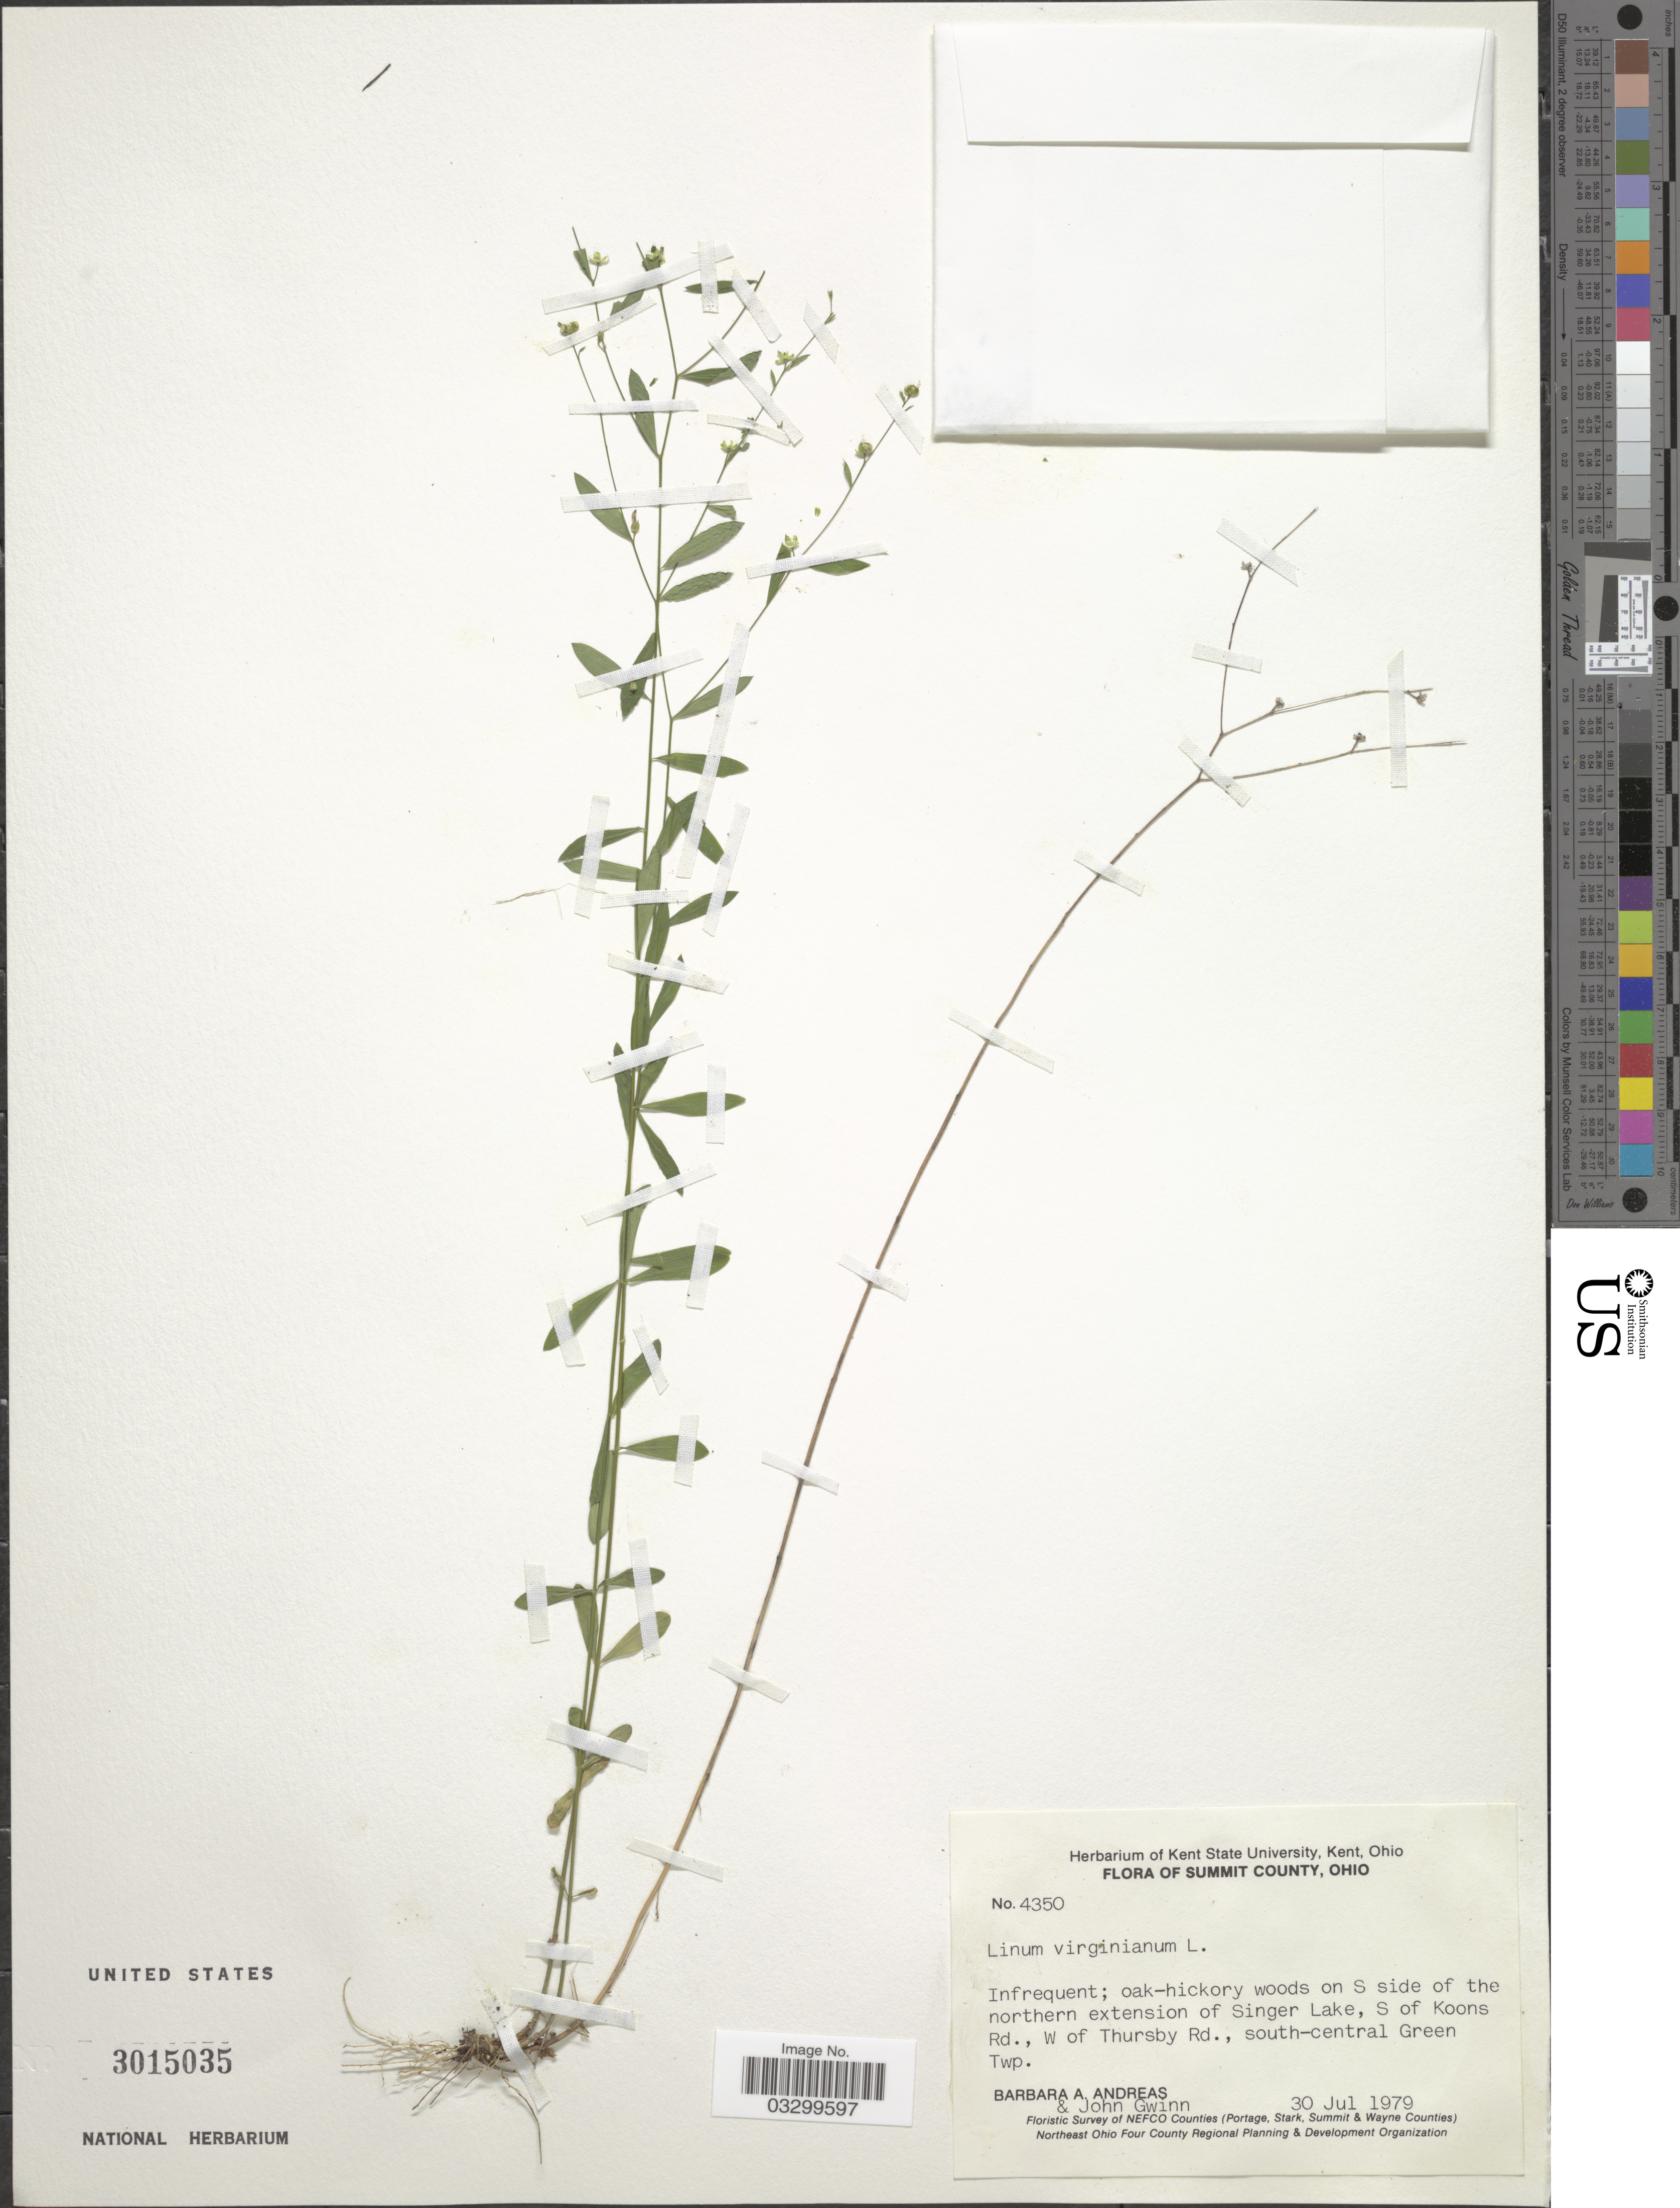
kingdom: Plantae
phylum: Tracheophyta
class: Magnoliopsida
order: Malpighiales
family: Linaceae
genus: Linum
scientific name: Linum virginianum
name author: L.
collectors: B. A. Andreas & J. Gwinn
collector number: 4350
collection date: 1979-07-30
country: United States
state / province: Ohio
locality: Summit County, oak-hickory woods on S side of the northern extension of Singer Lake, S of Koons Rd., W of Thursby Rd., south-central Green Twp.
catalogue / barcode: US 3015035